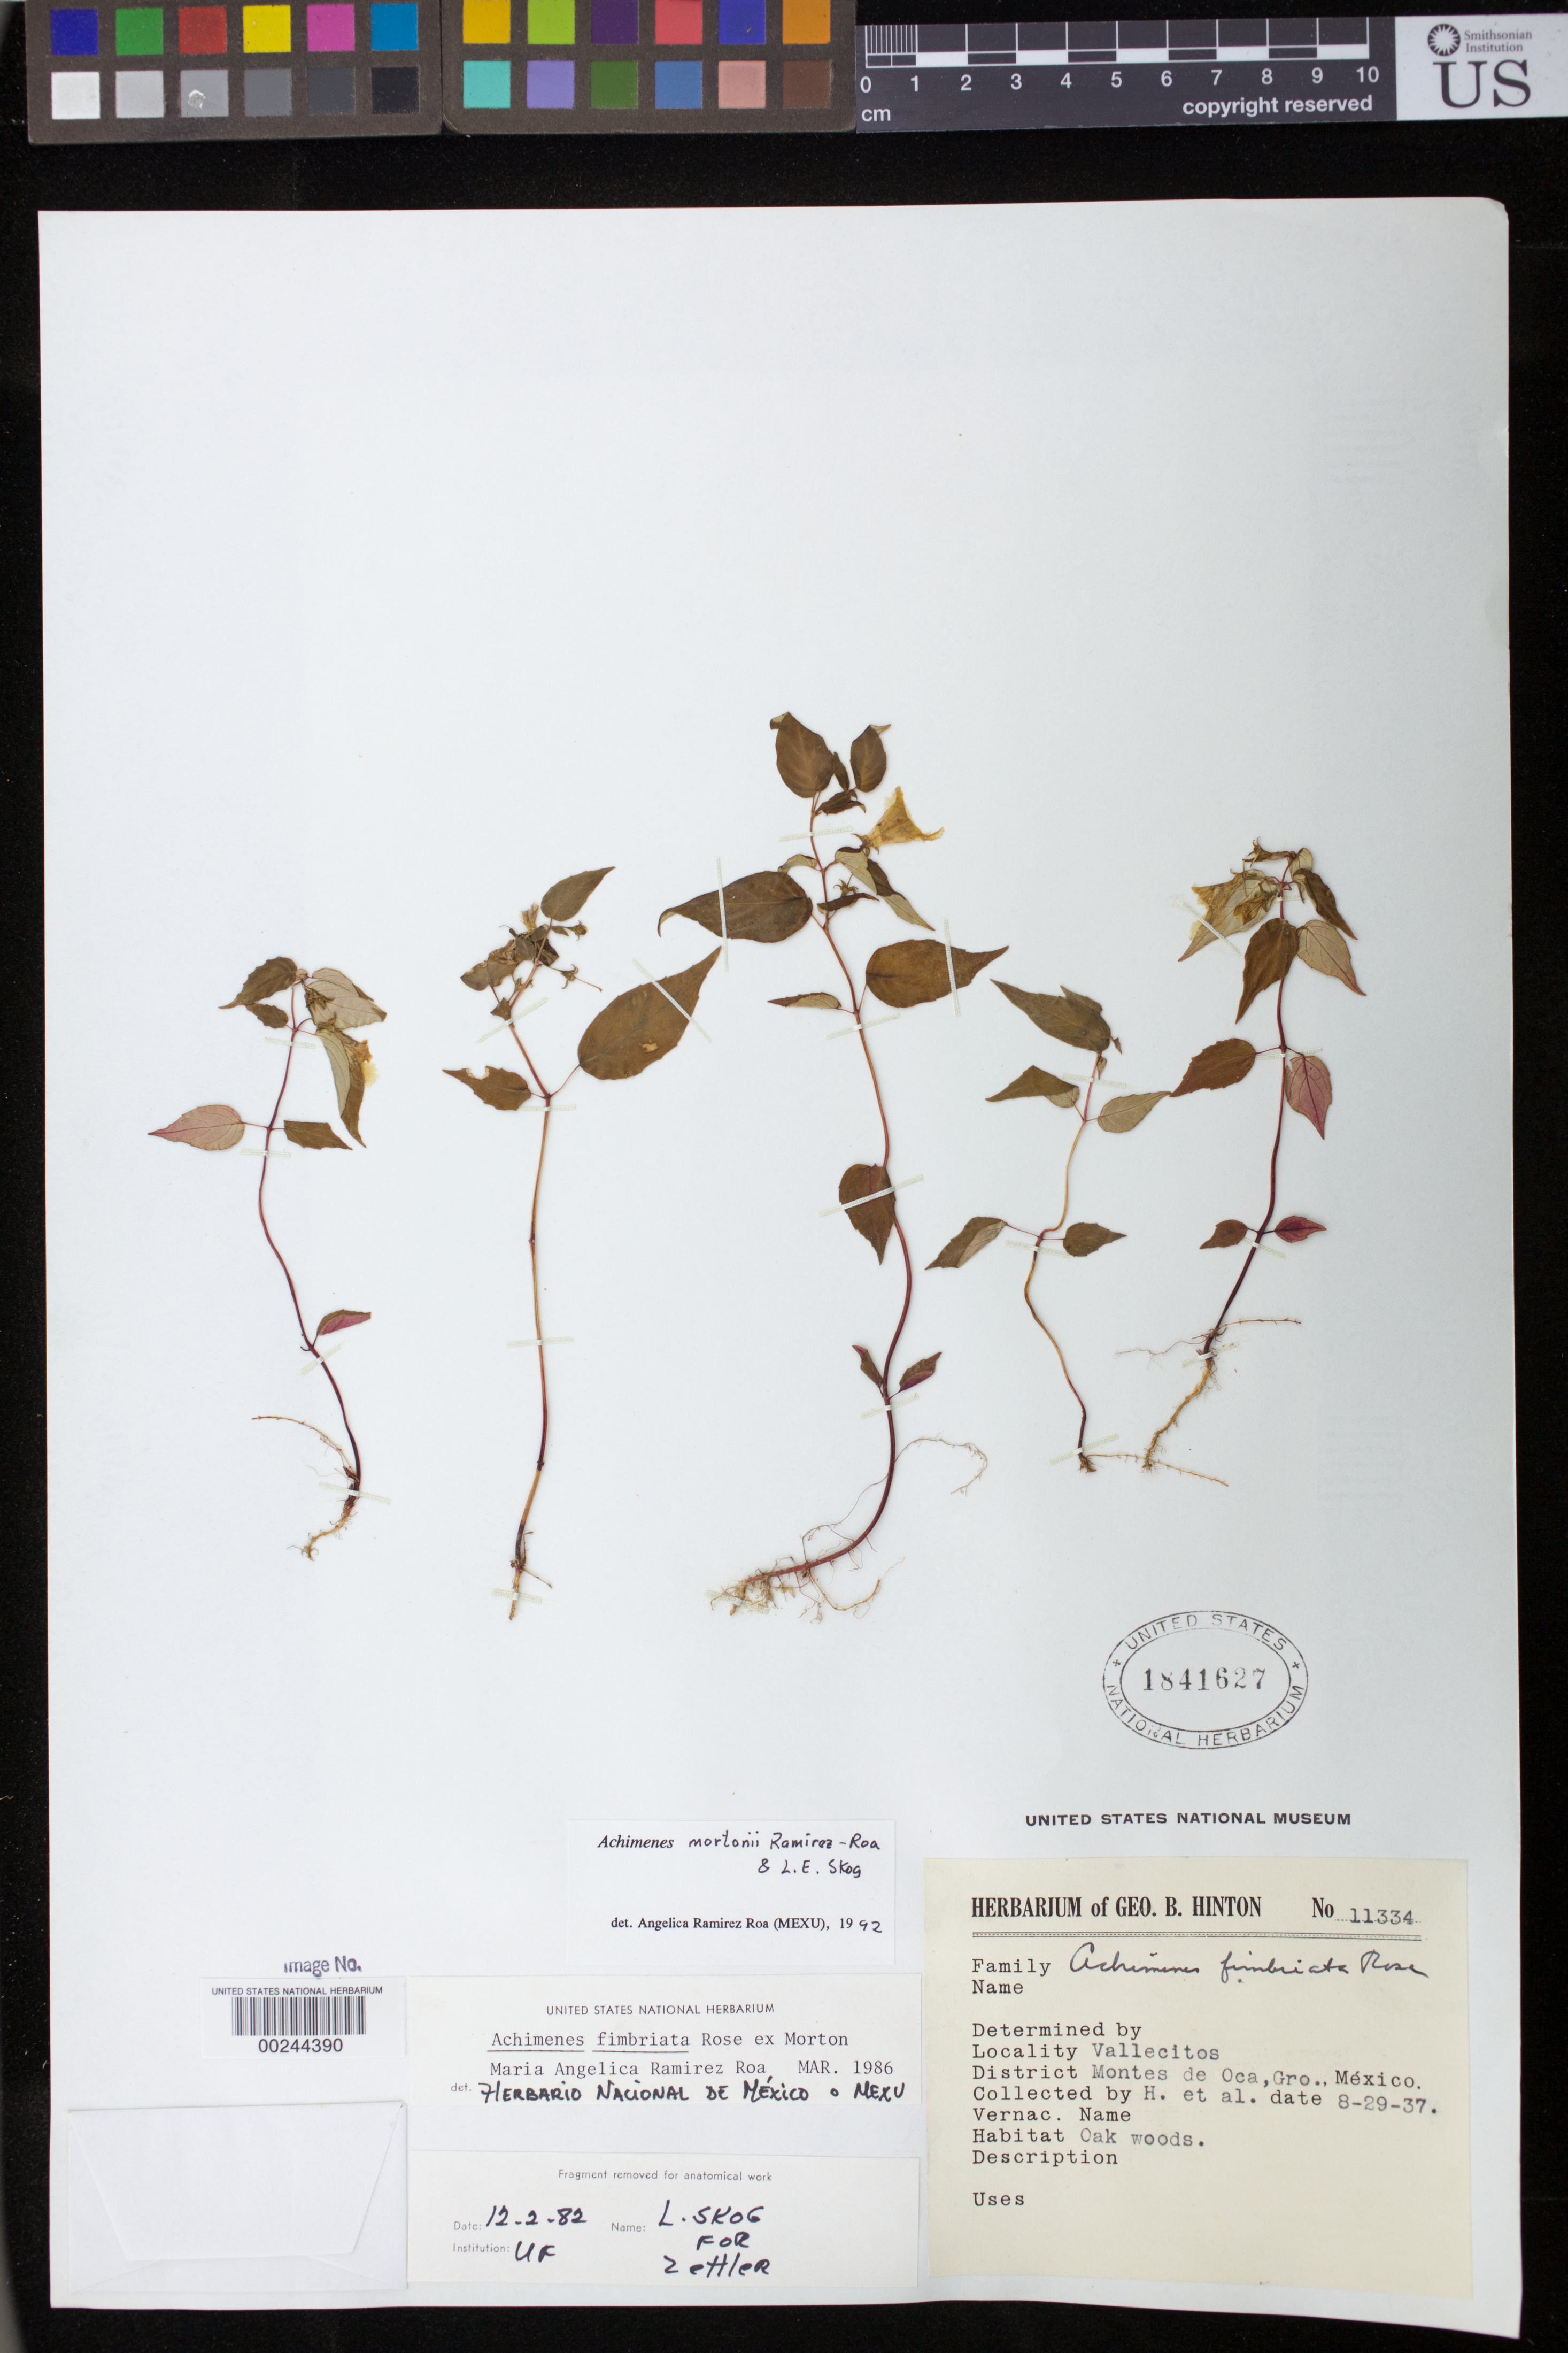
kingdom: Plantae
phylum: Tracheophyta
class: Magnoliopsida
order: Lamiales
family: Gesneriaceae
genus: Achimenes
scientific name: Achimenes fimbriata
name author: Rose ex C.V. Morton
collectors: G. B. Hinton & et al.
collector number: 11334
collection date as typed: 29 Aug 1937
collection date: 1937-08-29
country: Mexico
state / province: Guerrero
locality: Montes de Oca dist. Vallecitos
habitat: Oak woods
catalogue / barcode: US 1841627